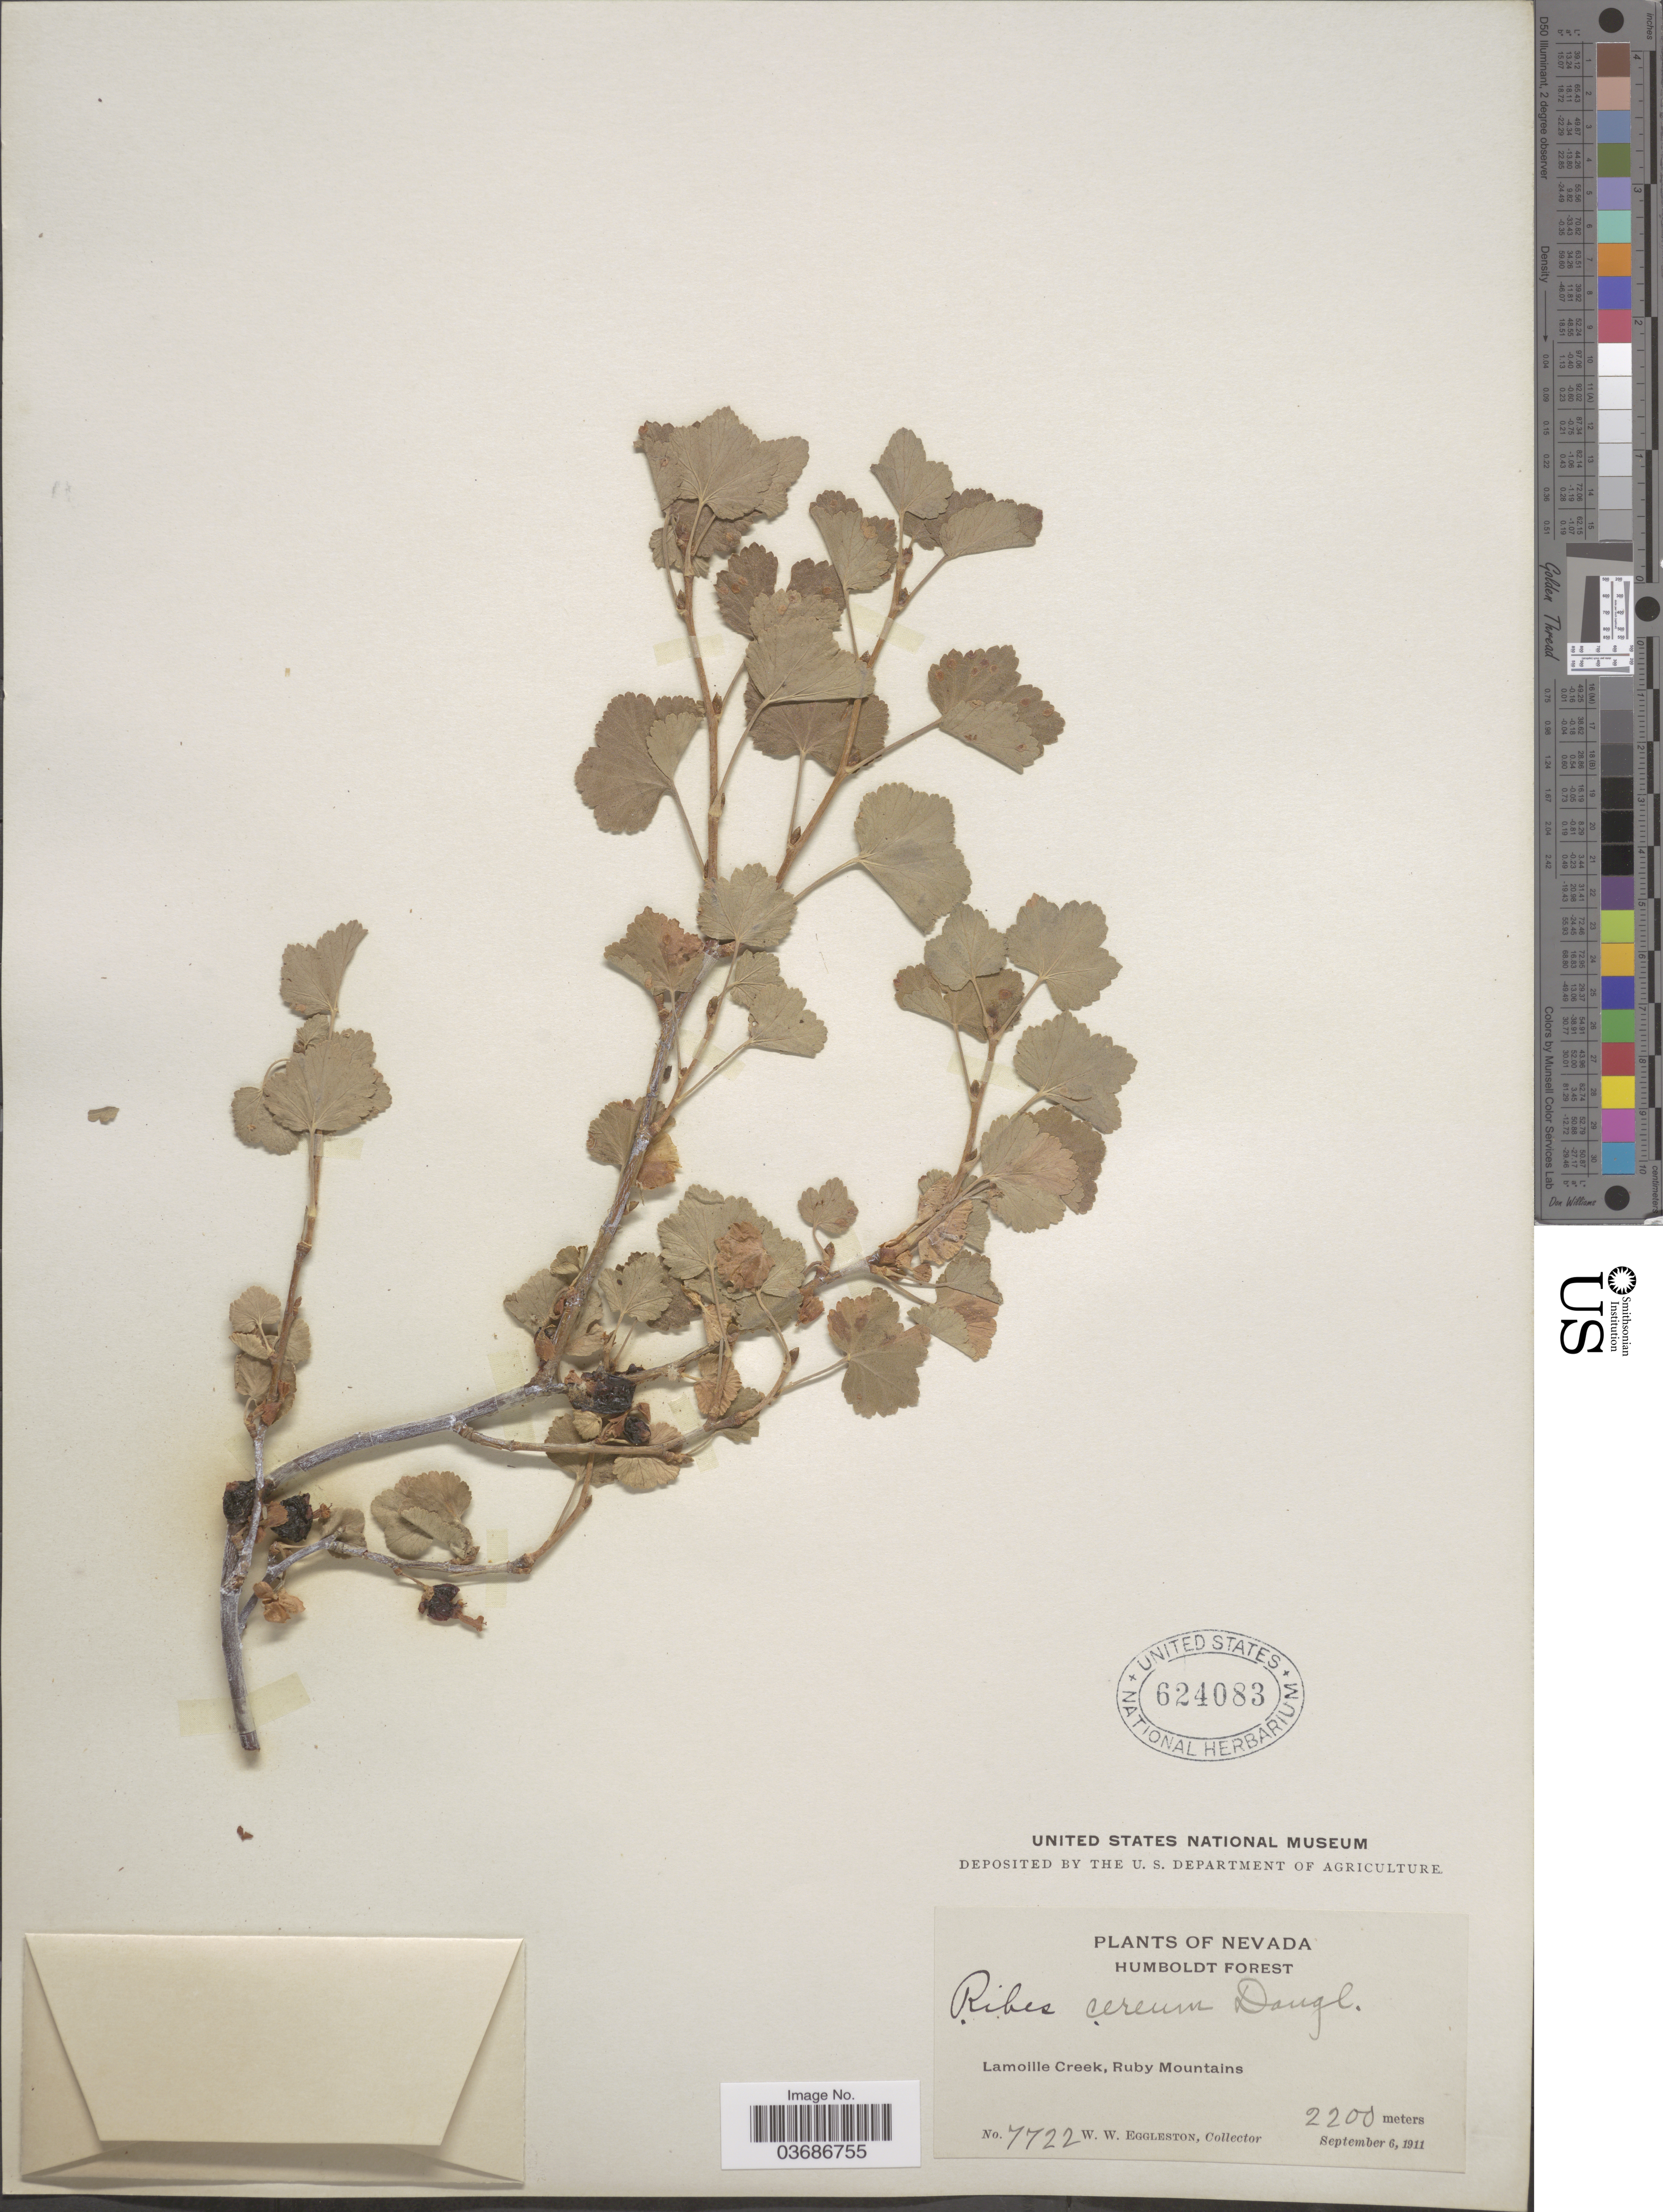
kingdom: Plantae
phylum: Tracheophyta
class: Magnoliopsida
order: Saxifragales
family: Grossulariaceae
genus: Ribes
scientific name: Ribes cereum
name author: Douglas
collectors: W. W. Eggleston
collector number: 7722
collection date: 1911-09-06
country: United States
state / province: Nevada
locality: Humboldt Forest. Lamoille Creek, Ruby Mountains.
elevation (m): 2200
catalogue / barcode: US 624083